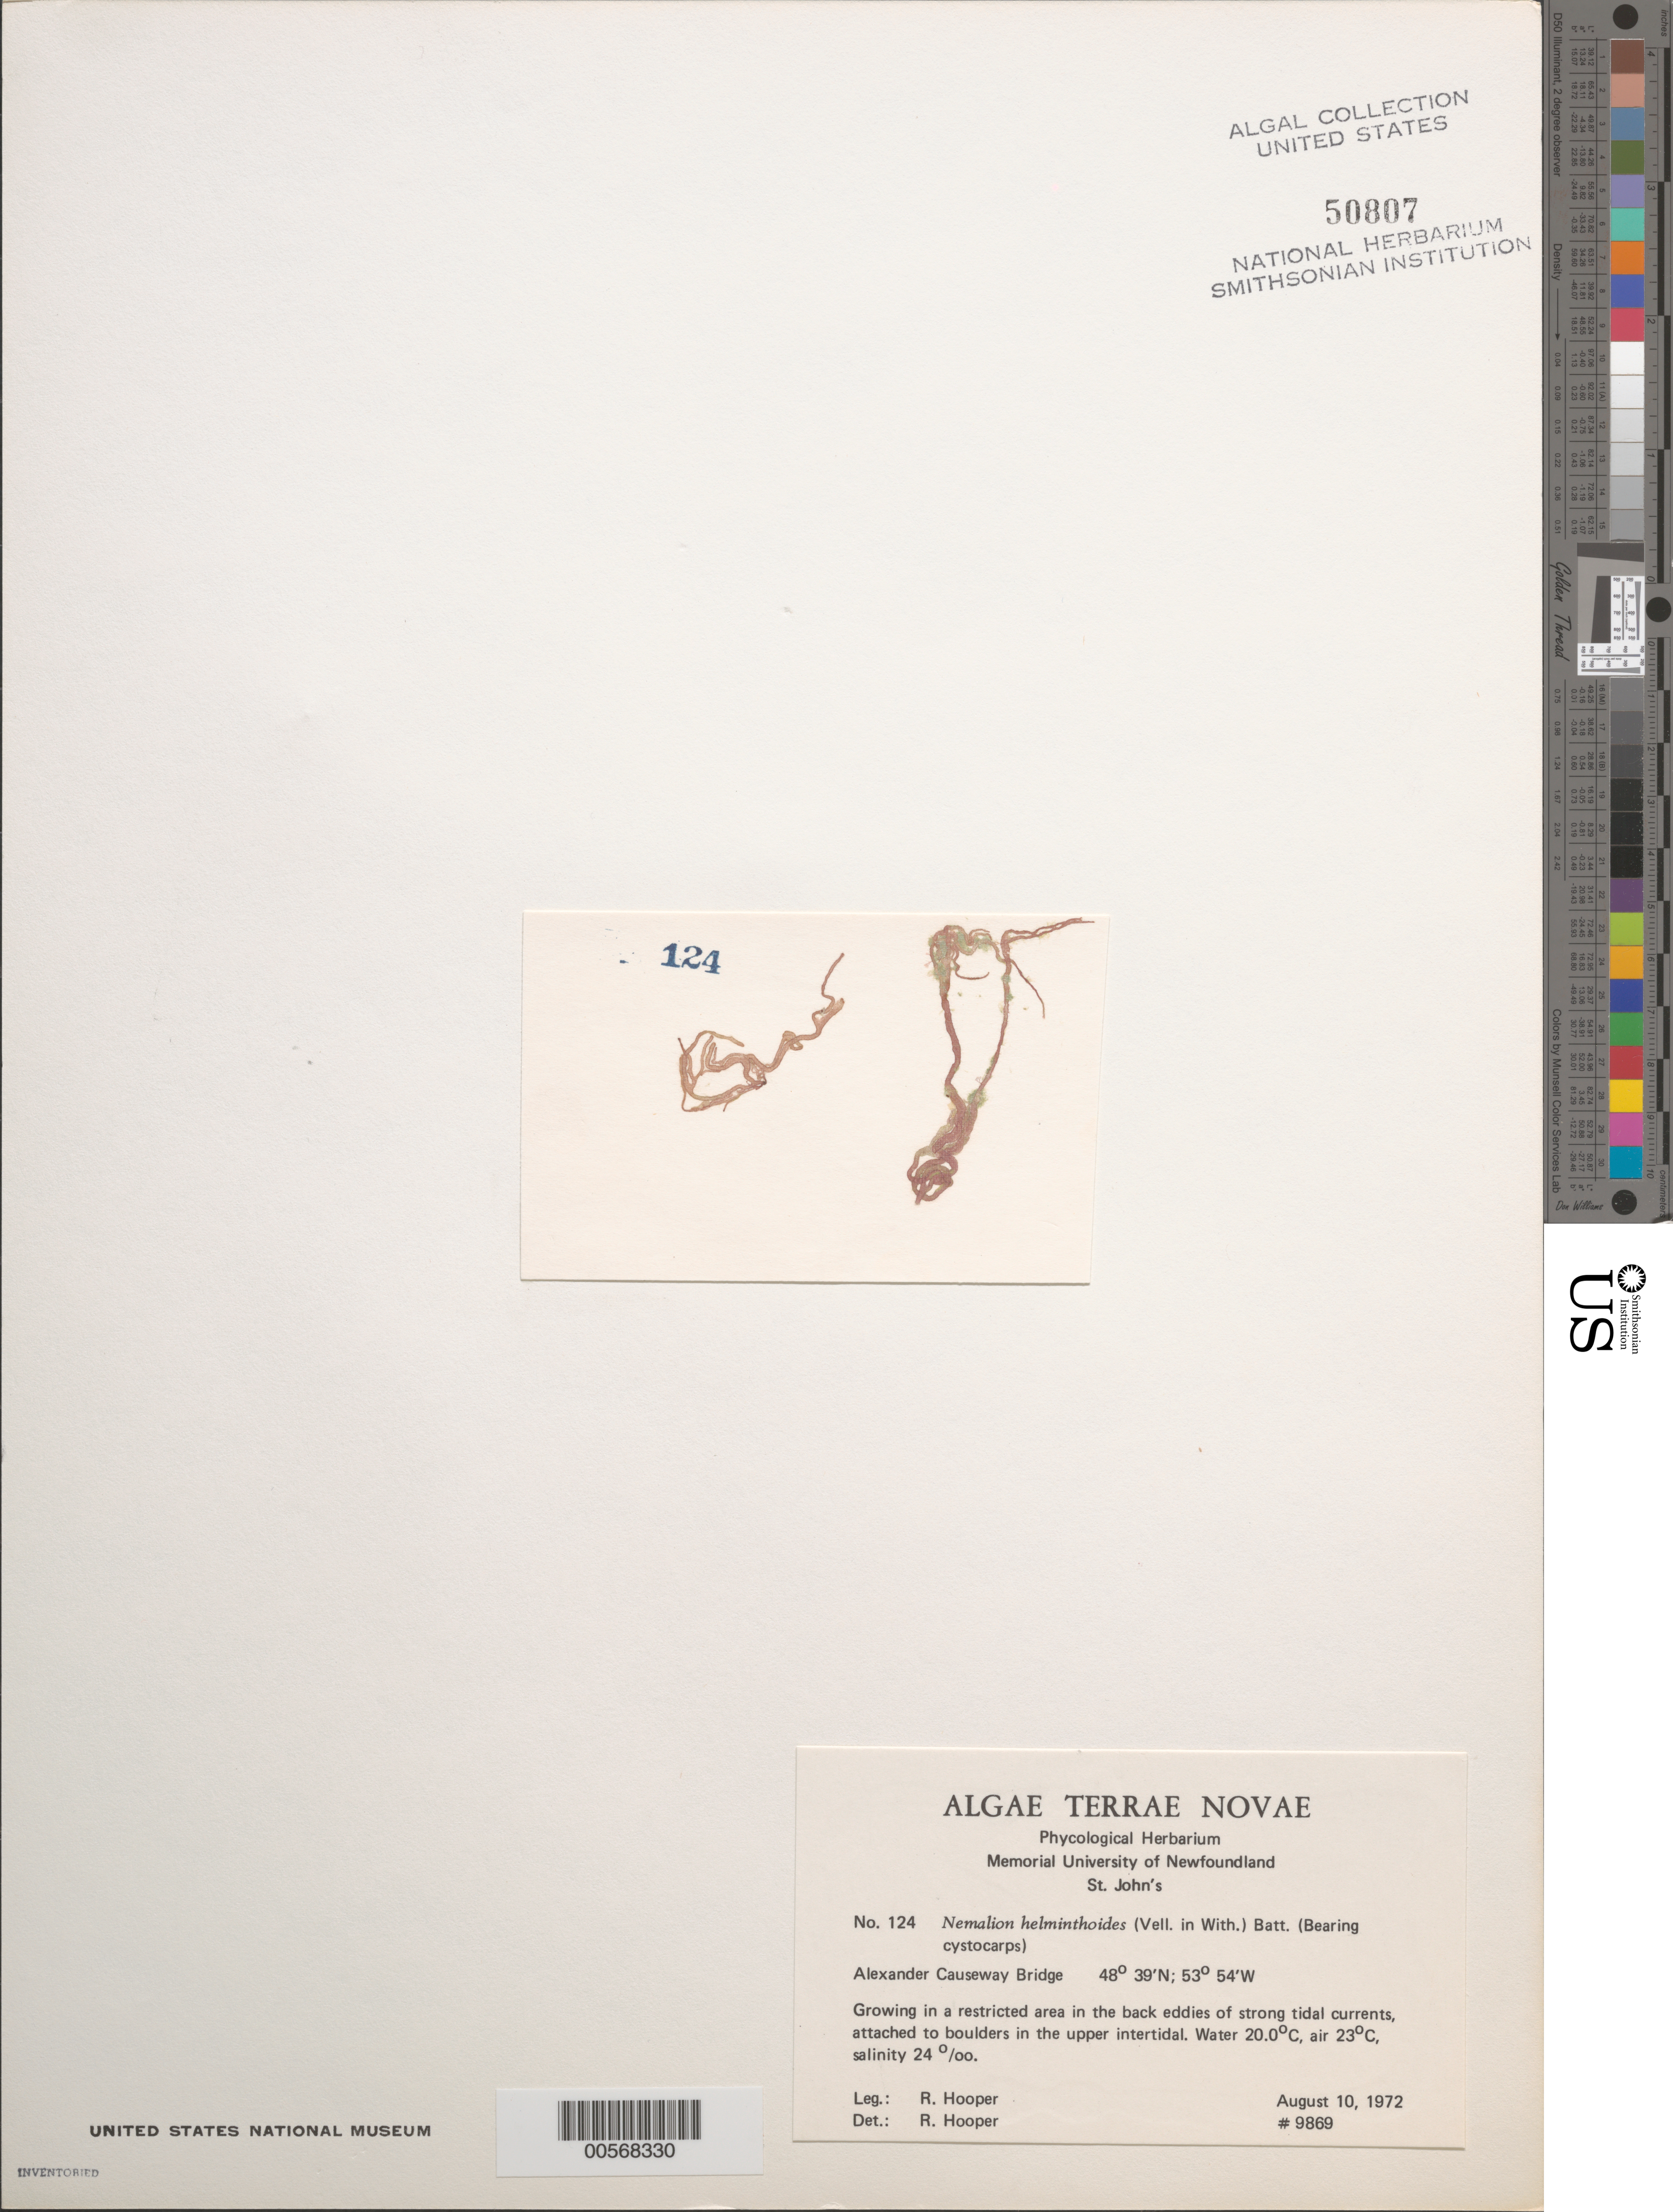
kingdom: Plantae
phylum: Rhodophyta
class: Florideophyceae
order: Nemaliales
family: Nemaliaceae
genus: Nemalion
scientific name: Nemalion multifidum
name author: (Lyngb.) Chauvin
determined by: Algae name updating Project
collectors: R. G. Hooper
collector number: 9869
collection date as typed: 10 Aug 1972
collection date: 1972-08-10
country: Canada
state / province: Newfoundland and Labrador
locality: Alexander Causeway bridge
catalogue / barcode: US 50807